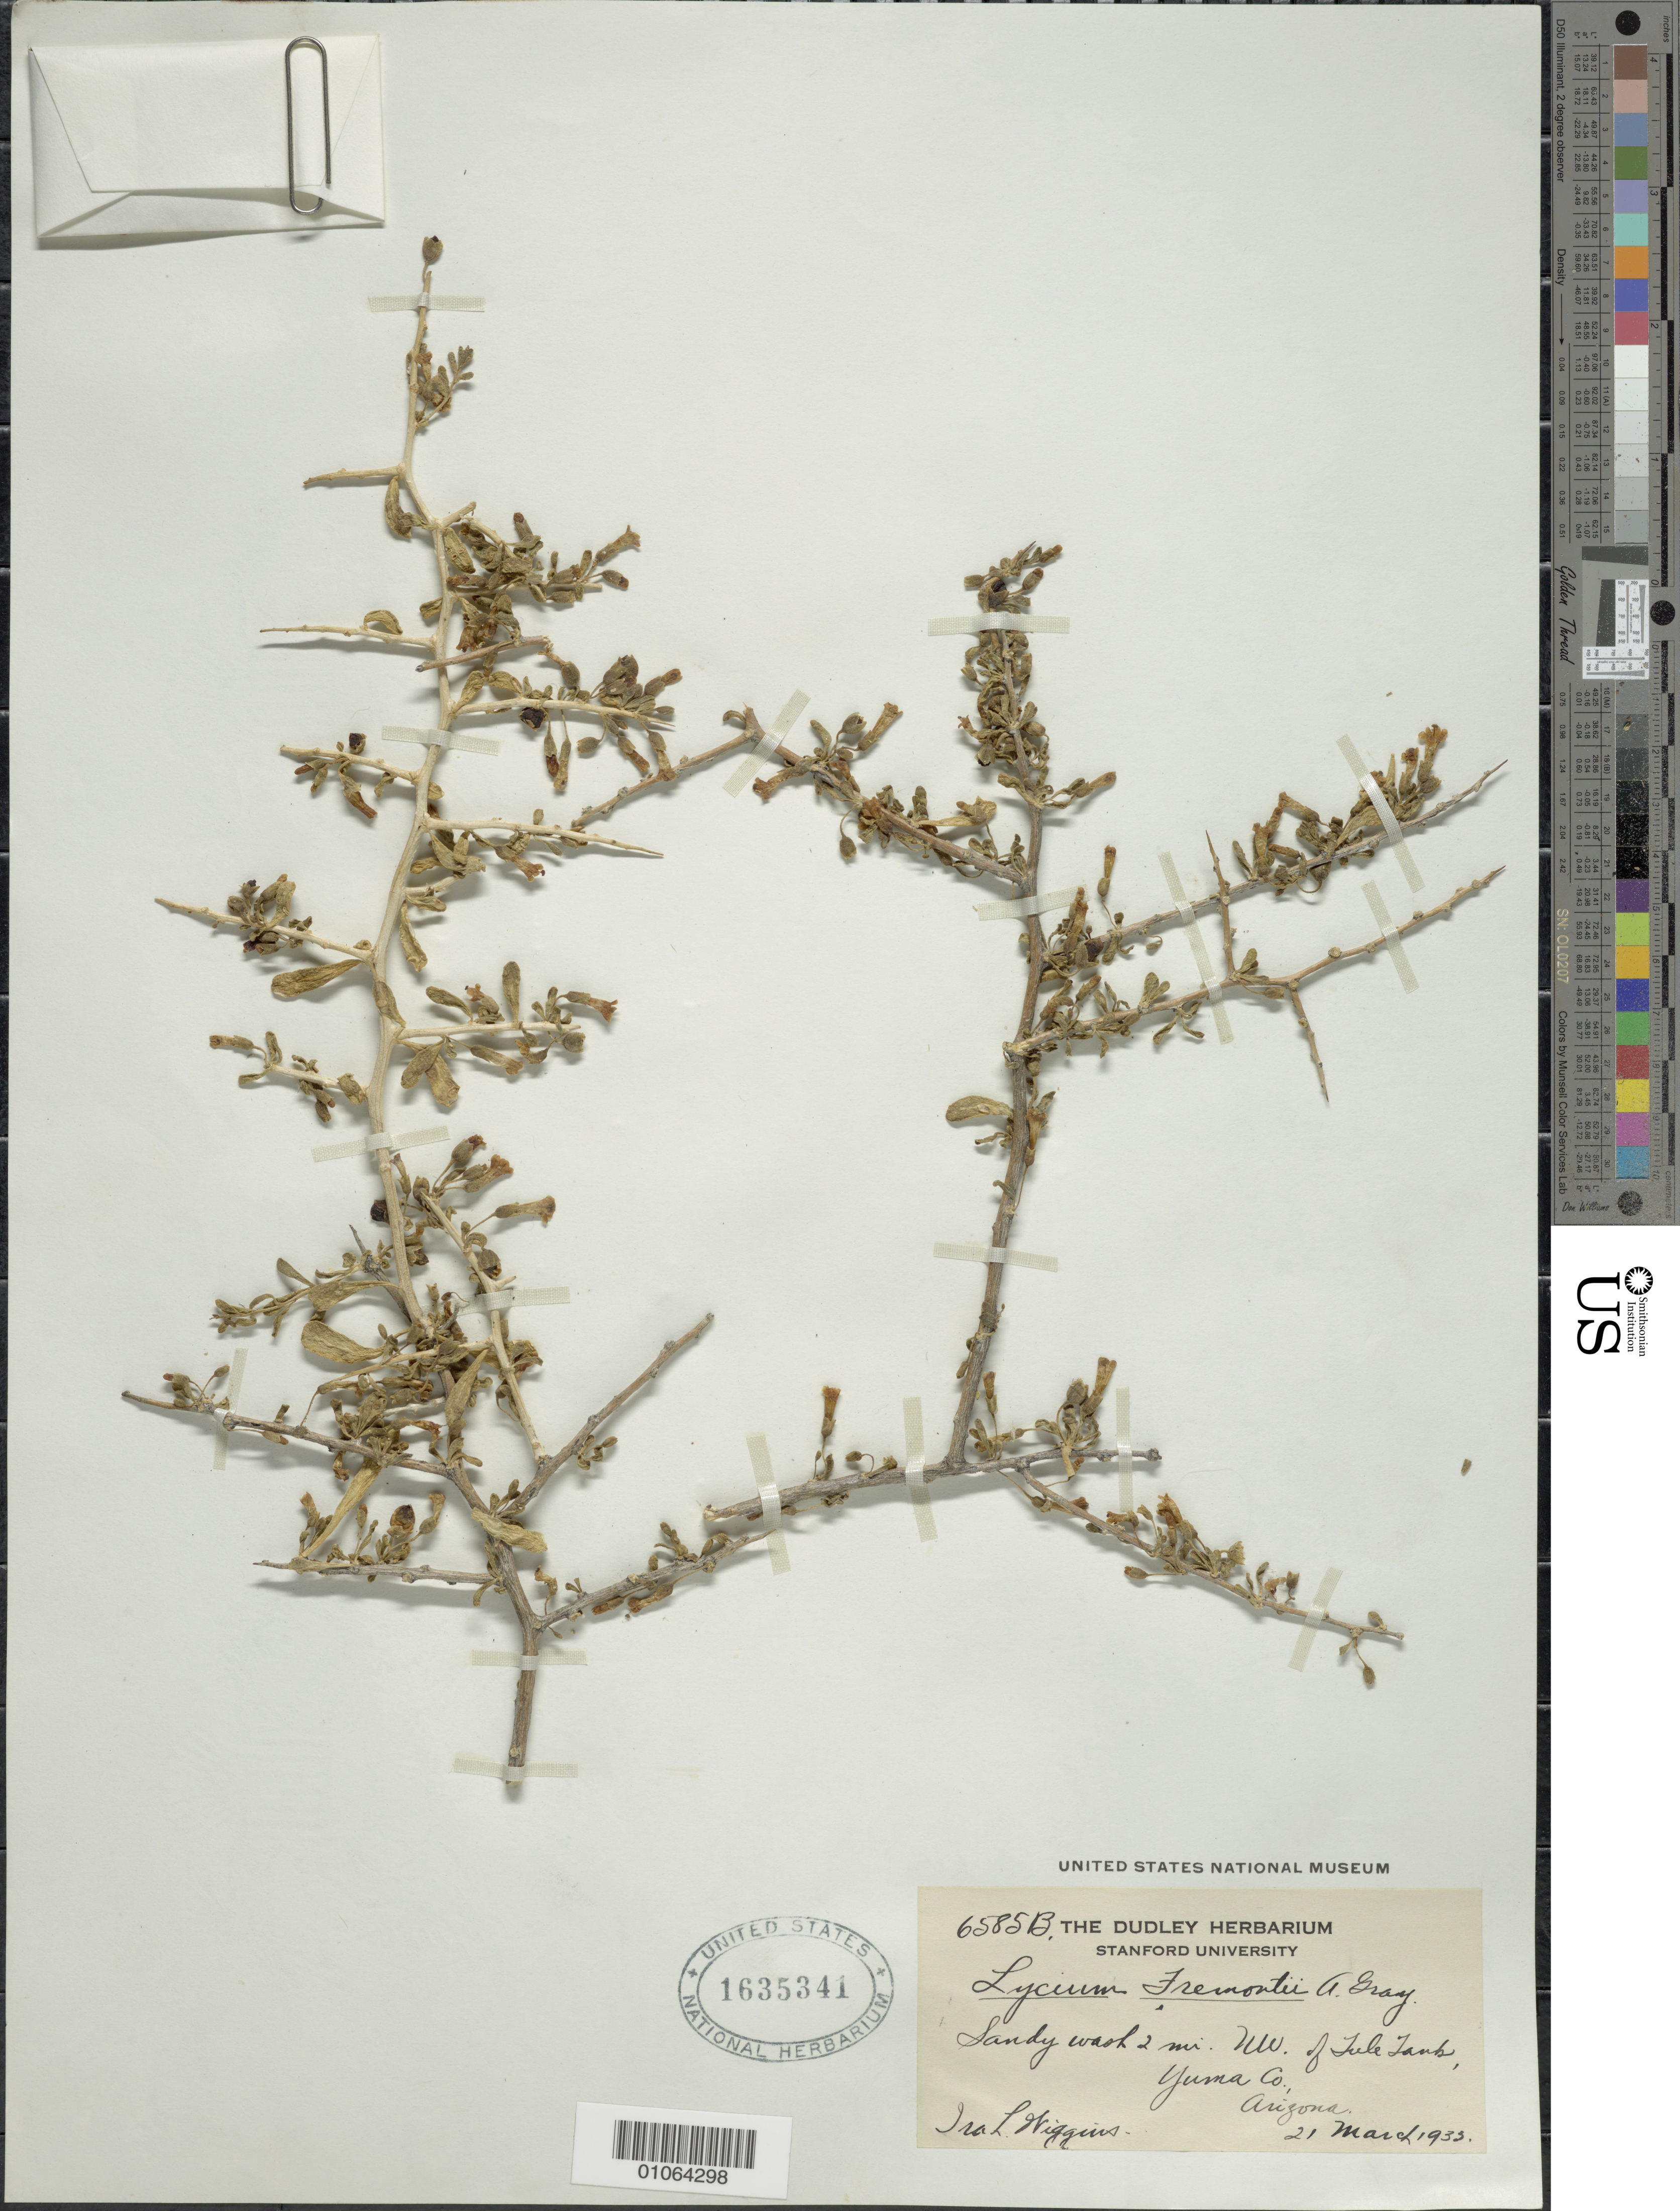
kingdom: Plantae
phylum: Tracheophyta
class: Magnoliopsida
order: Solanales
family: Solanaceae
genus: Lycium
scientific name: Lycium fremontii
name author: A. Gray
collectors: I. L. Wiggins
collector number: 6585B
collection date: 1935-03-21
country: United States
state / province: Arizona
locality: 2 mi. NW. of Tule Tank, Yuma Co.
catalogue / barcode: US 1635341